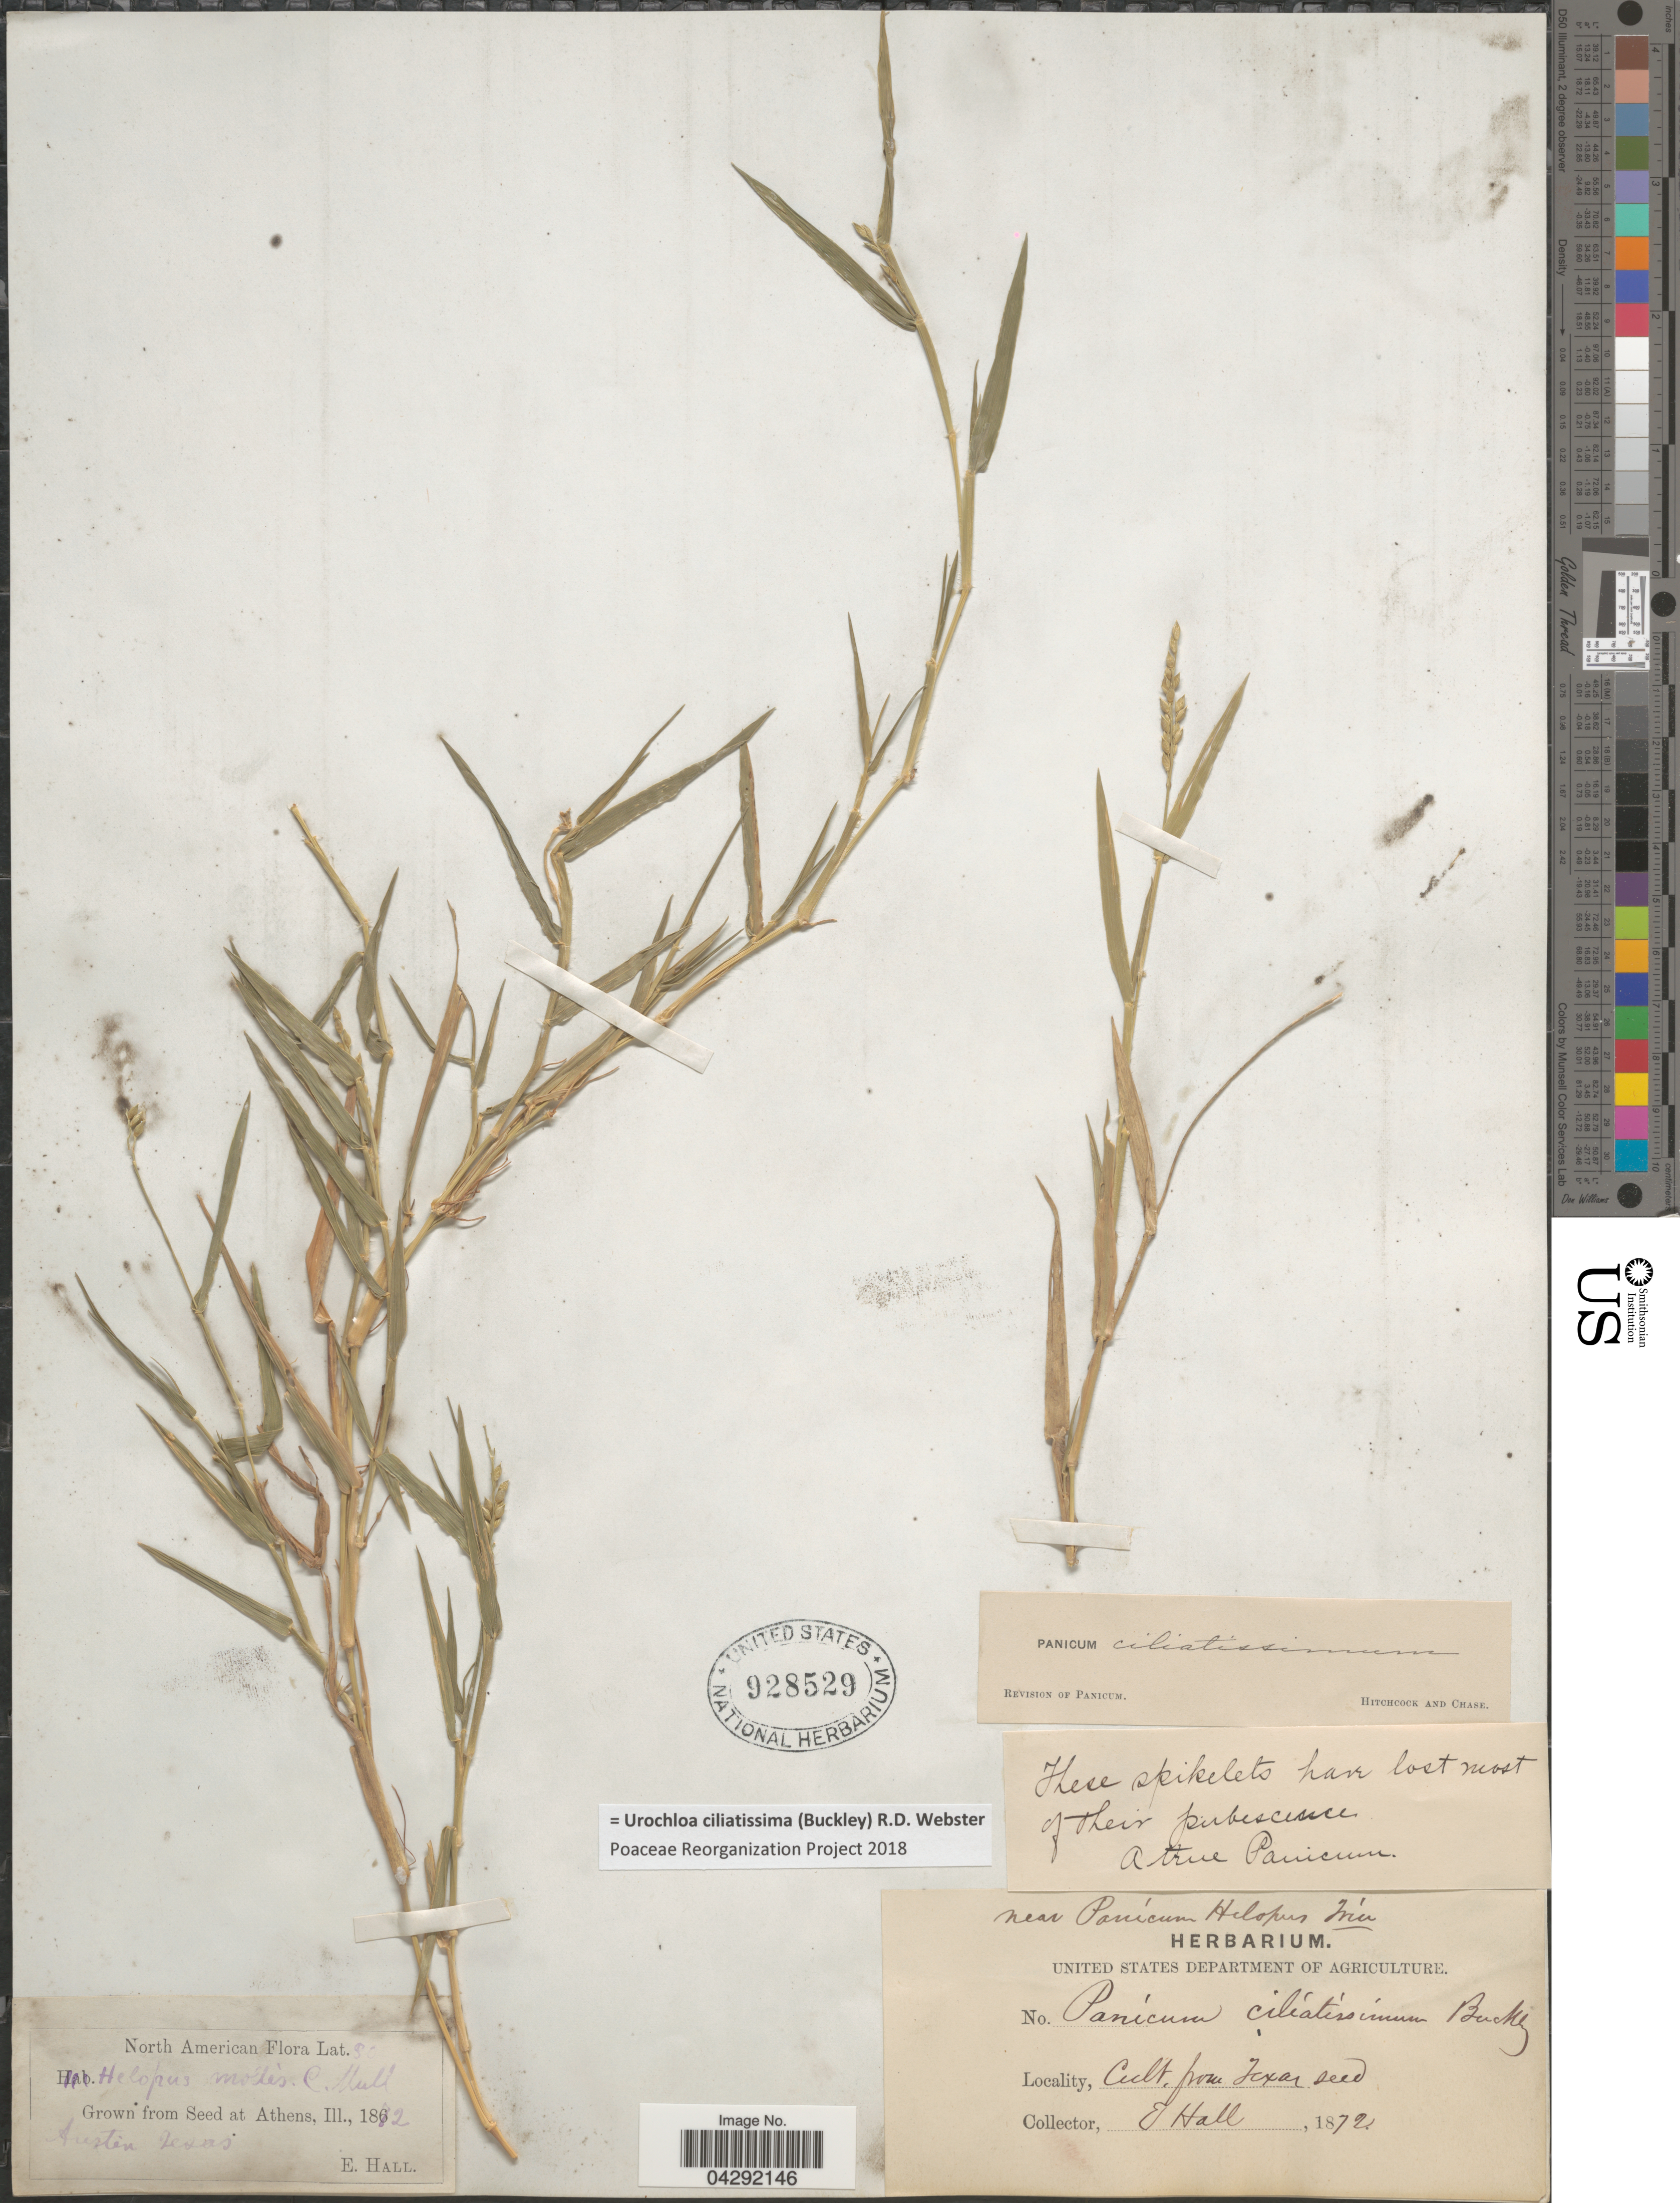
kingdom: Plantae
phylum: Tracheophyta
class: Liliopsida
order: Poales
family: Poaceae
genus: Urochloa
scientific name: Urochloa ciliatissima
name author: (Buckley) R.D. Webster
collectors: E. Hall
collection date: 1872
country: United States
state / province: Texas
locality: Grown from Seed at Athens, III. Austin. Cult. from Texas seed.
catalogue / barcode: US 928529